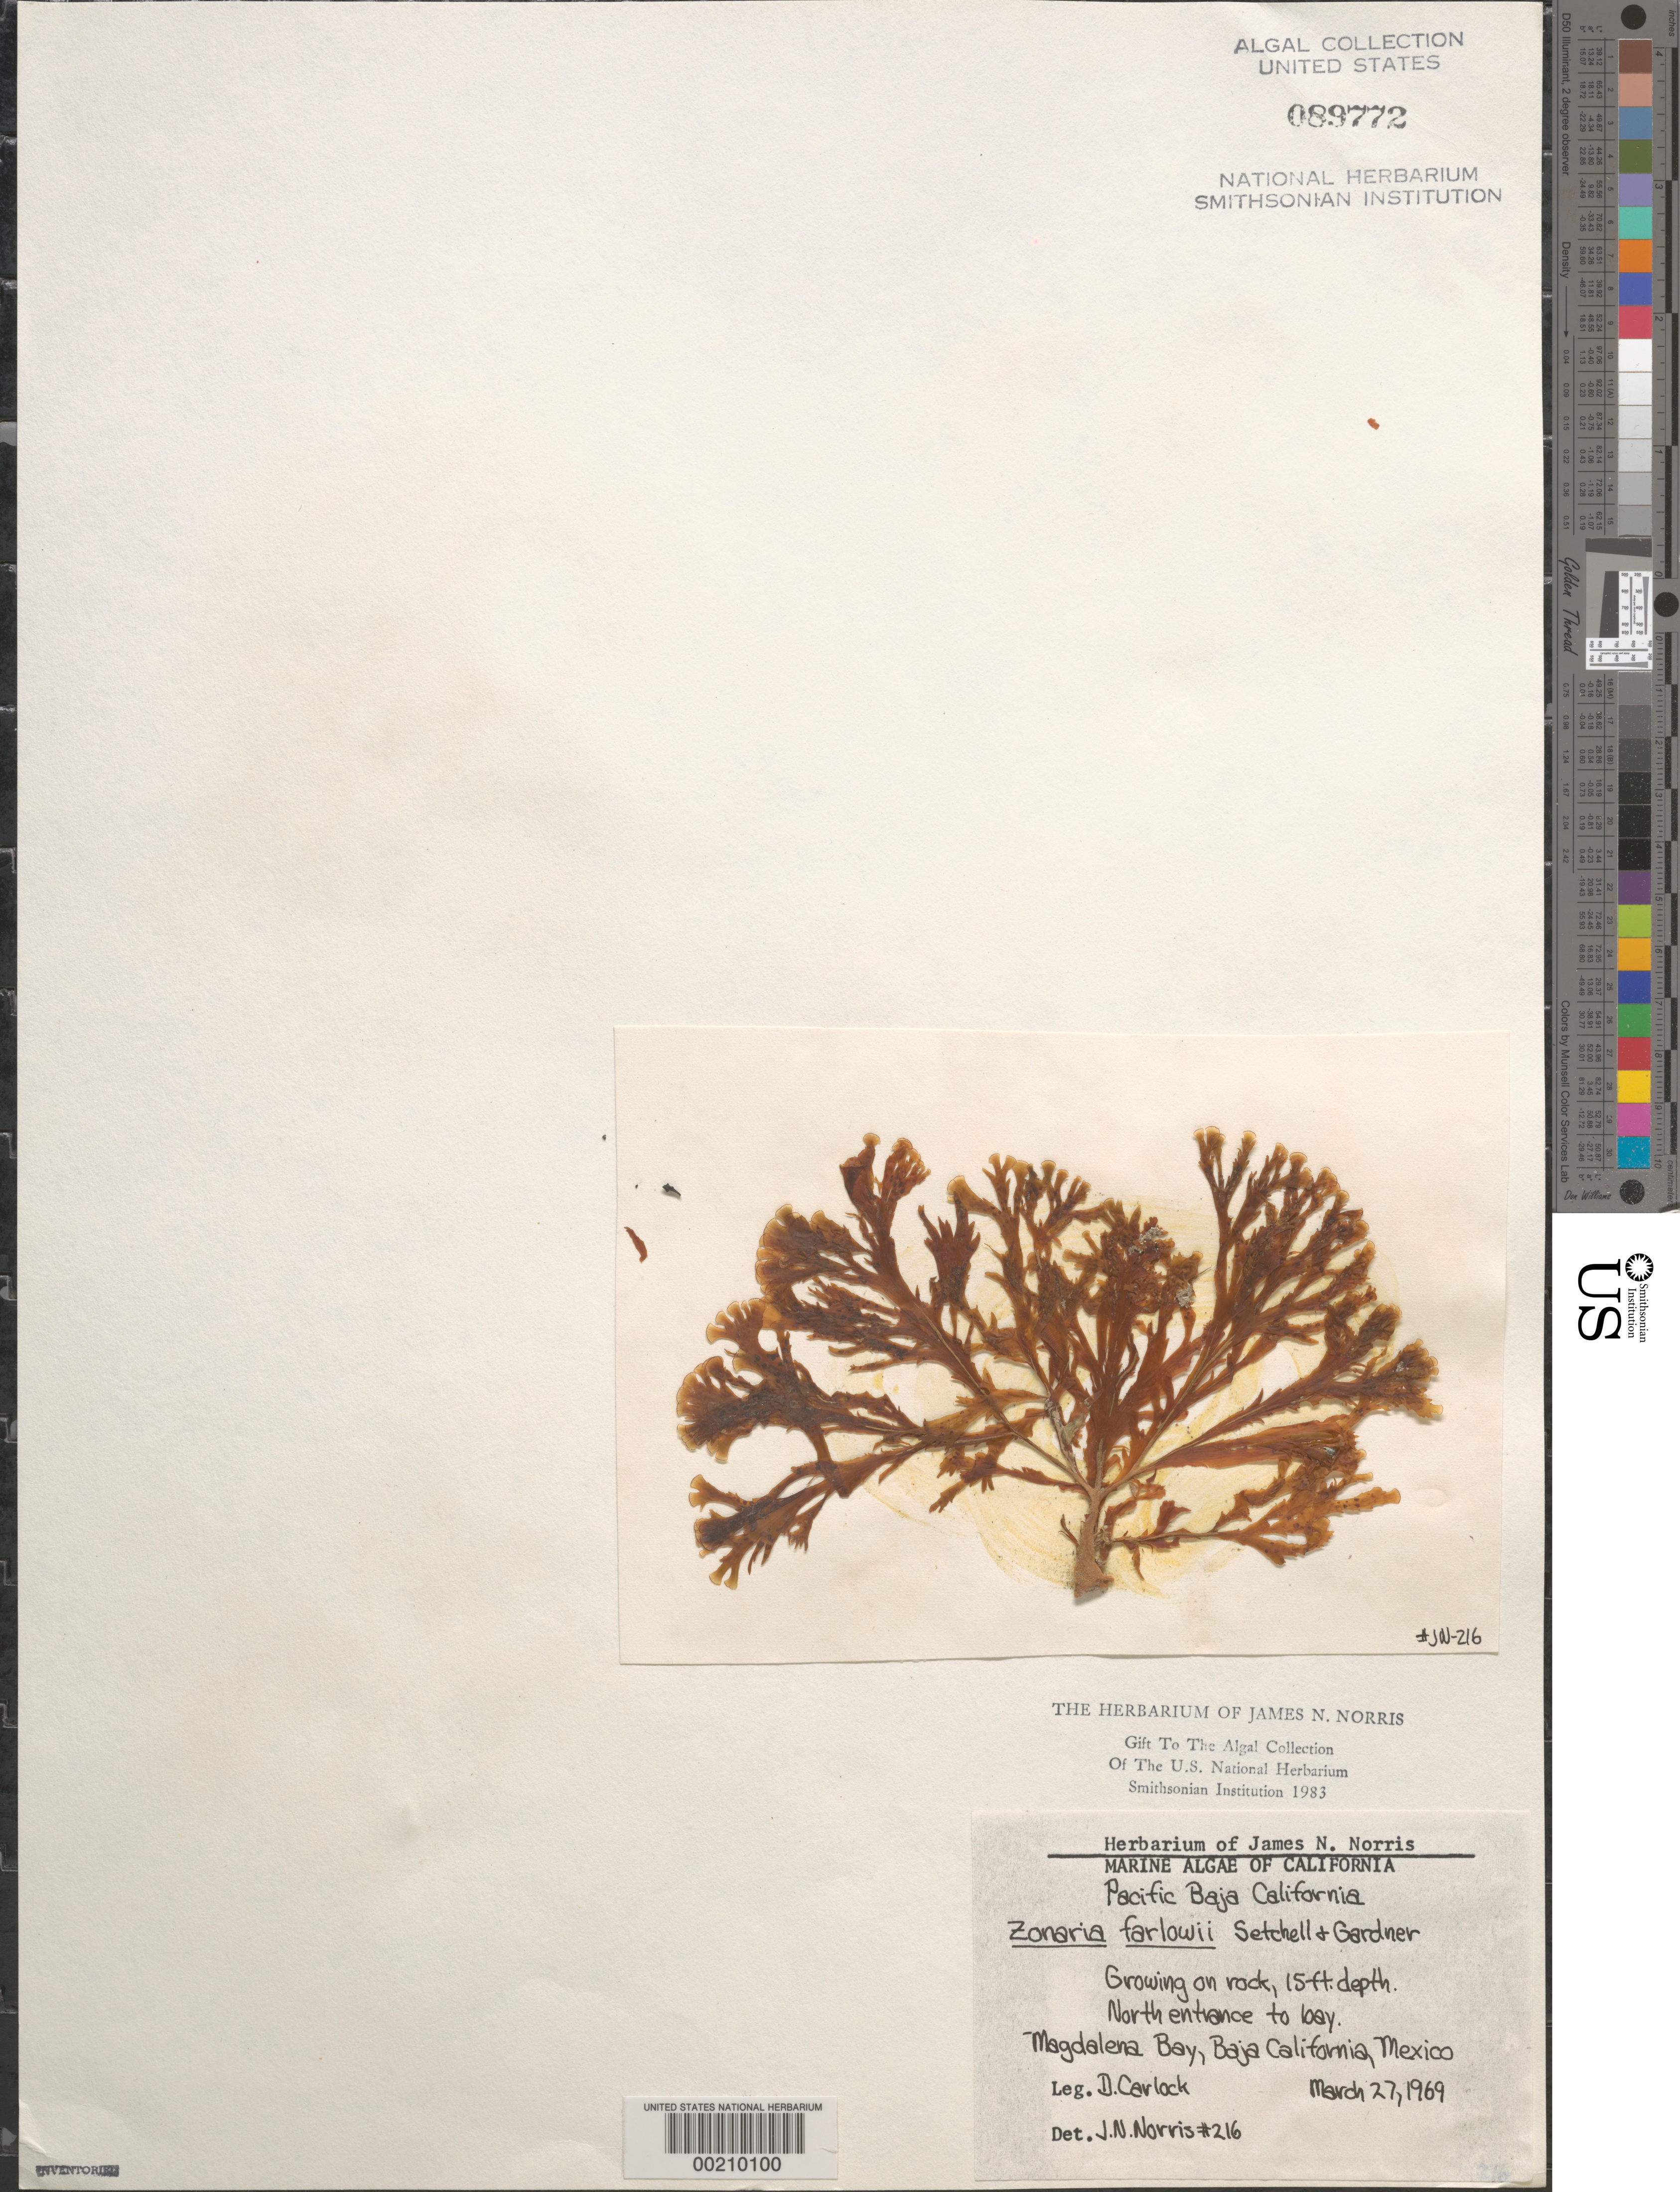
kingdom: Chromista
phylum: Ochrophyta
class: Phaeophyceae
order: Dictyotales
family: Dictyotaceae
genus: Zonaria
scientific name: Zonaria farlowii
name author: Setch. & N.L. Gardner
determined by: Norris, James N.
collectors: D. Carlock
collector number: JN-216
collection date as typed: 27 Mar 1969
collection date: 1969-03-27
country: Mexico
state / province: Baja California Sur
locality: Bahia Magdalena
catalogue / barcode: US 89772